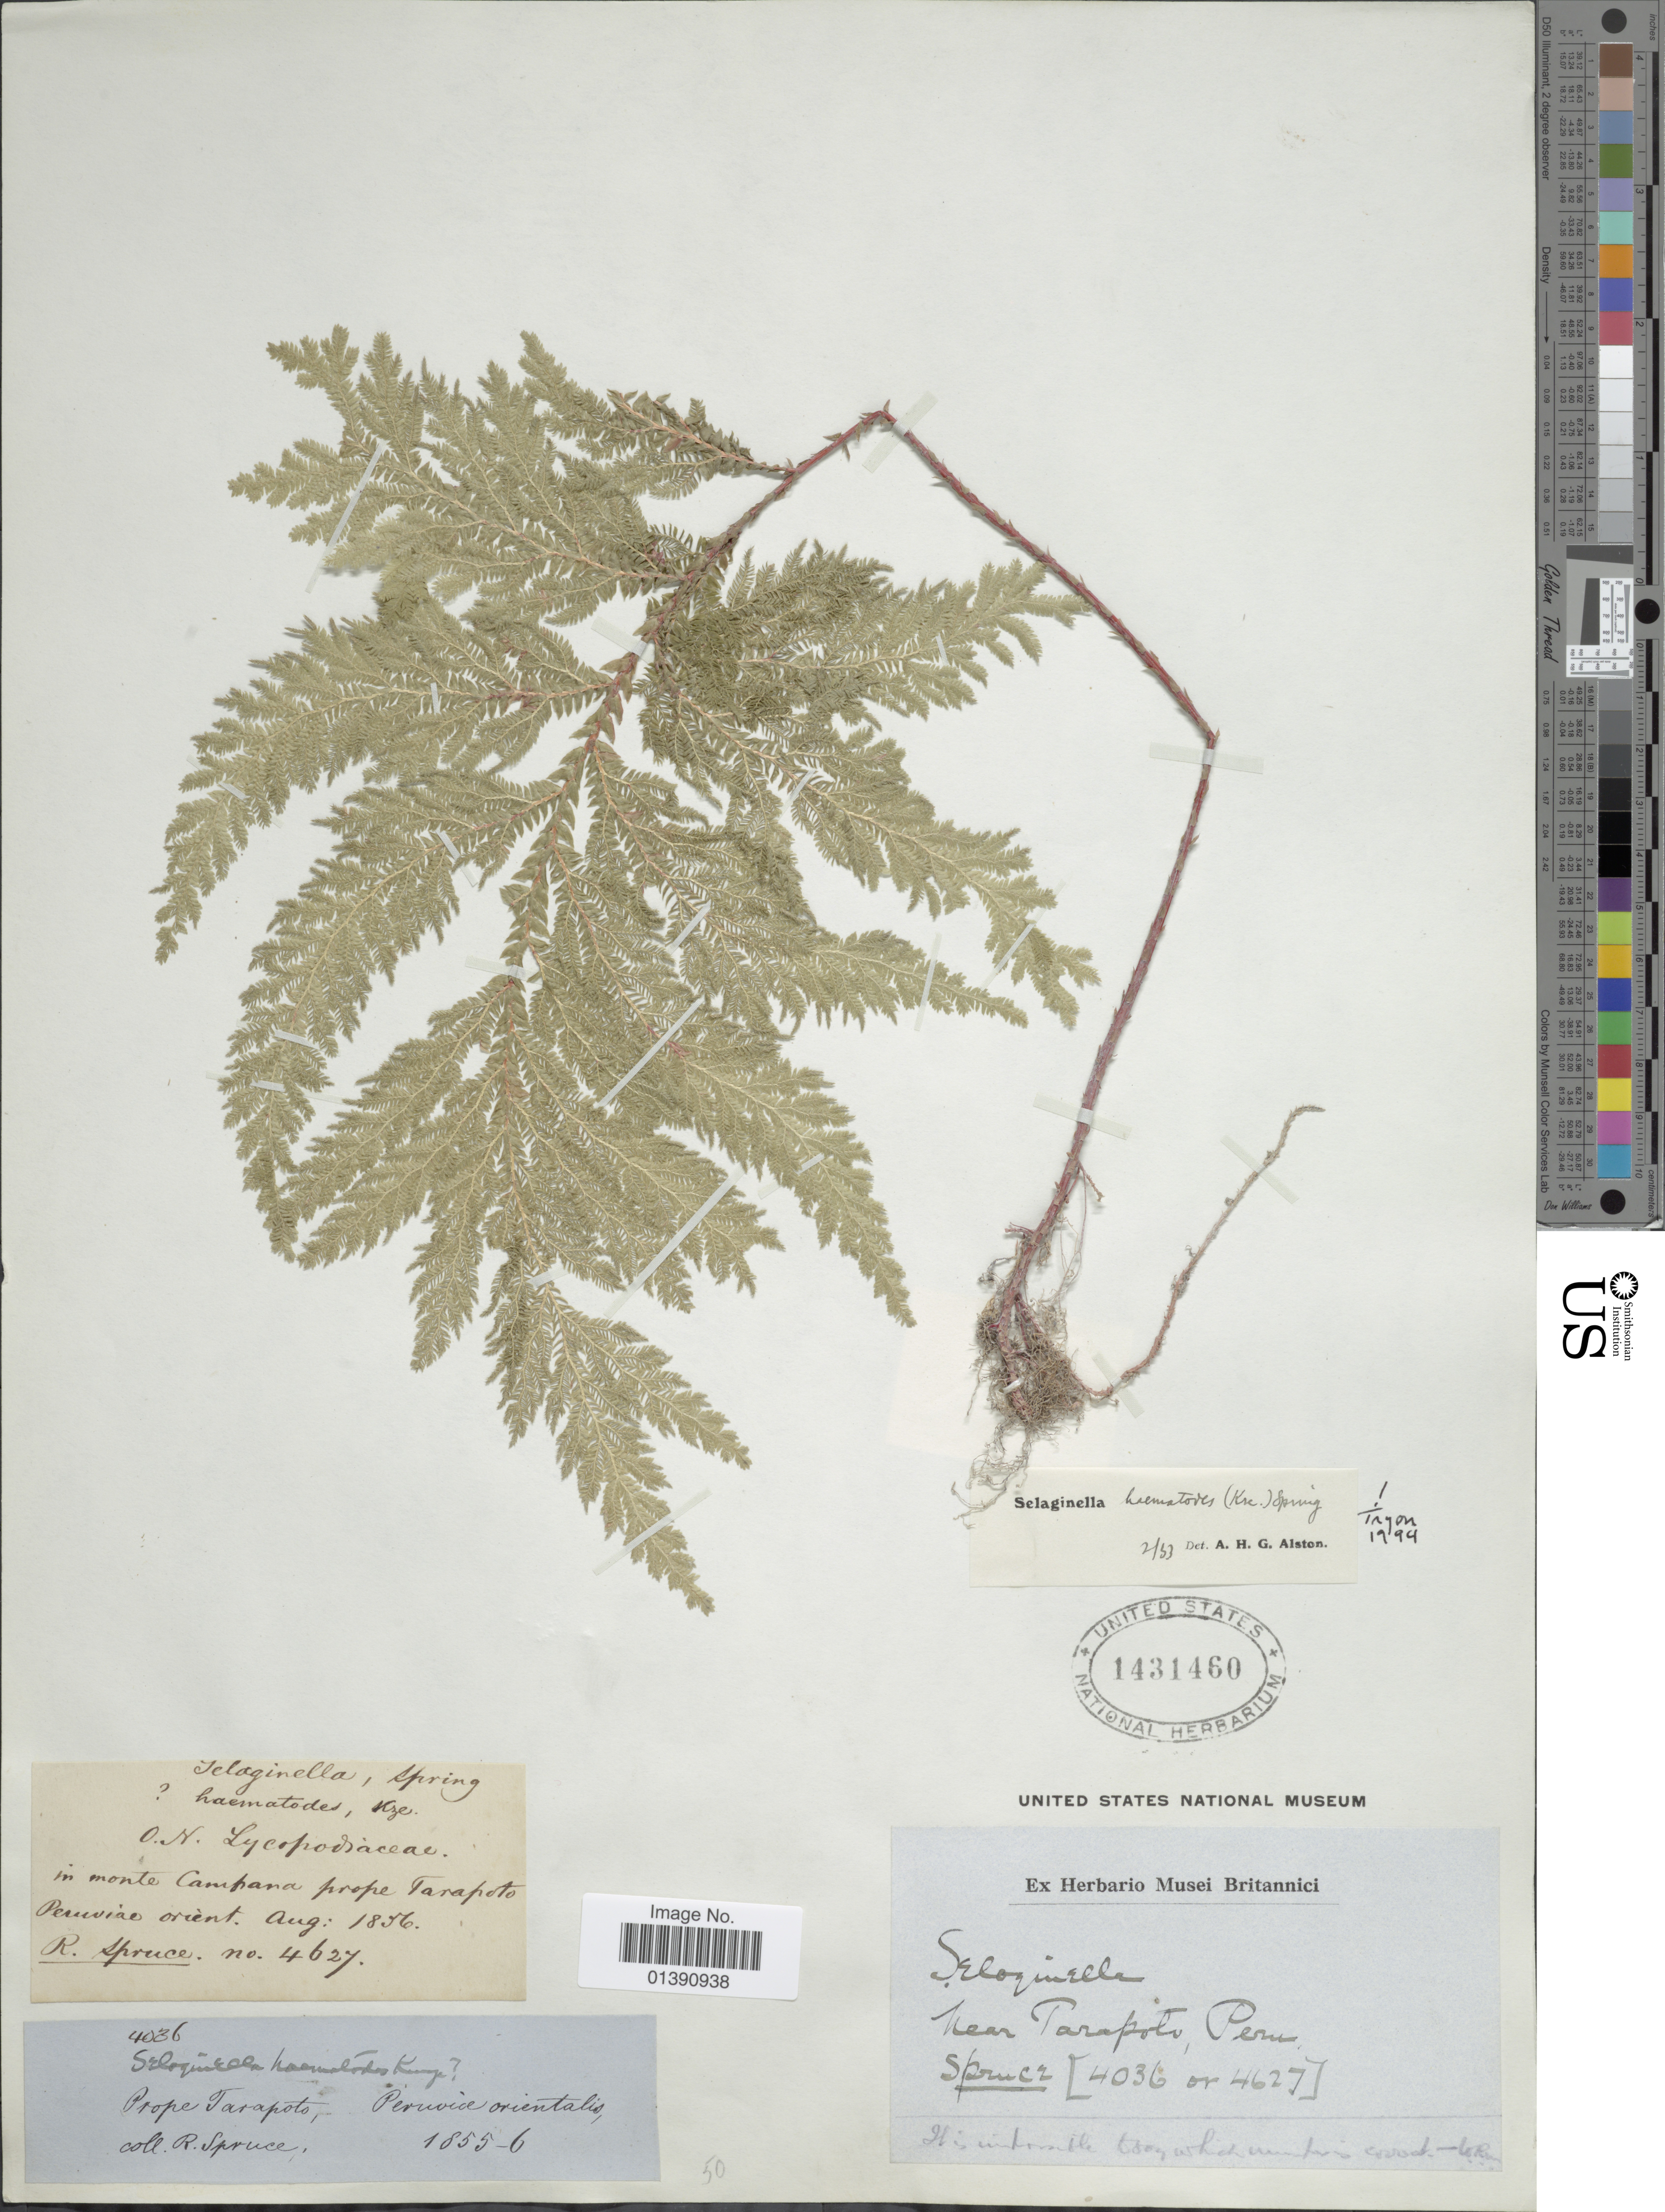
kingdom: Plantae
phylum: Tracheophyta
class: Lycopodiopsida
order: Selaginellales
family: Selaginellaceae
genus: Selaginella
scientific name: Selaginella haematodes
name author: (Kunze) Spring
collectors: R. Spruce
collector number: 4036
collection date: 1856-08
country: Peru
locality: Prope Tarapoto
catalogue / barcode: US 1431460